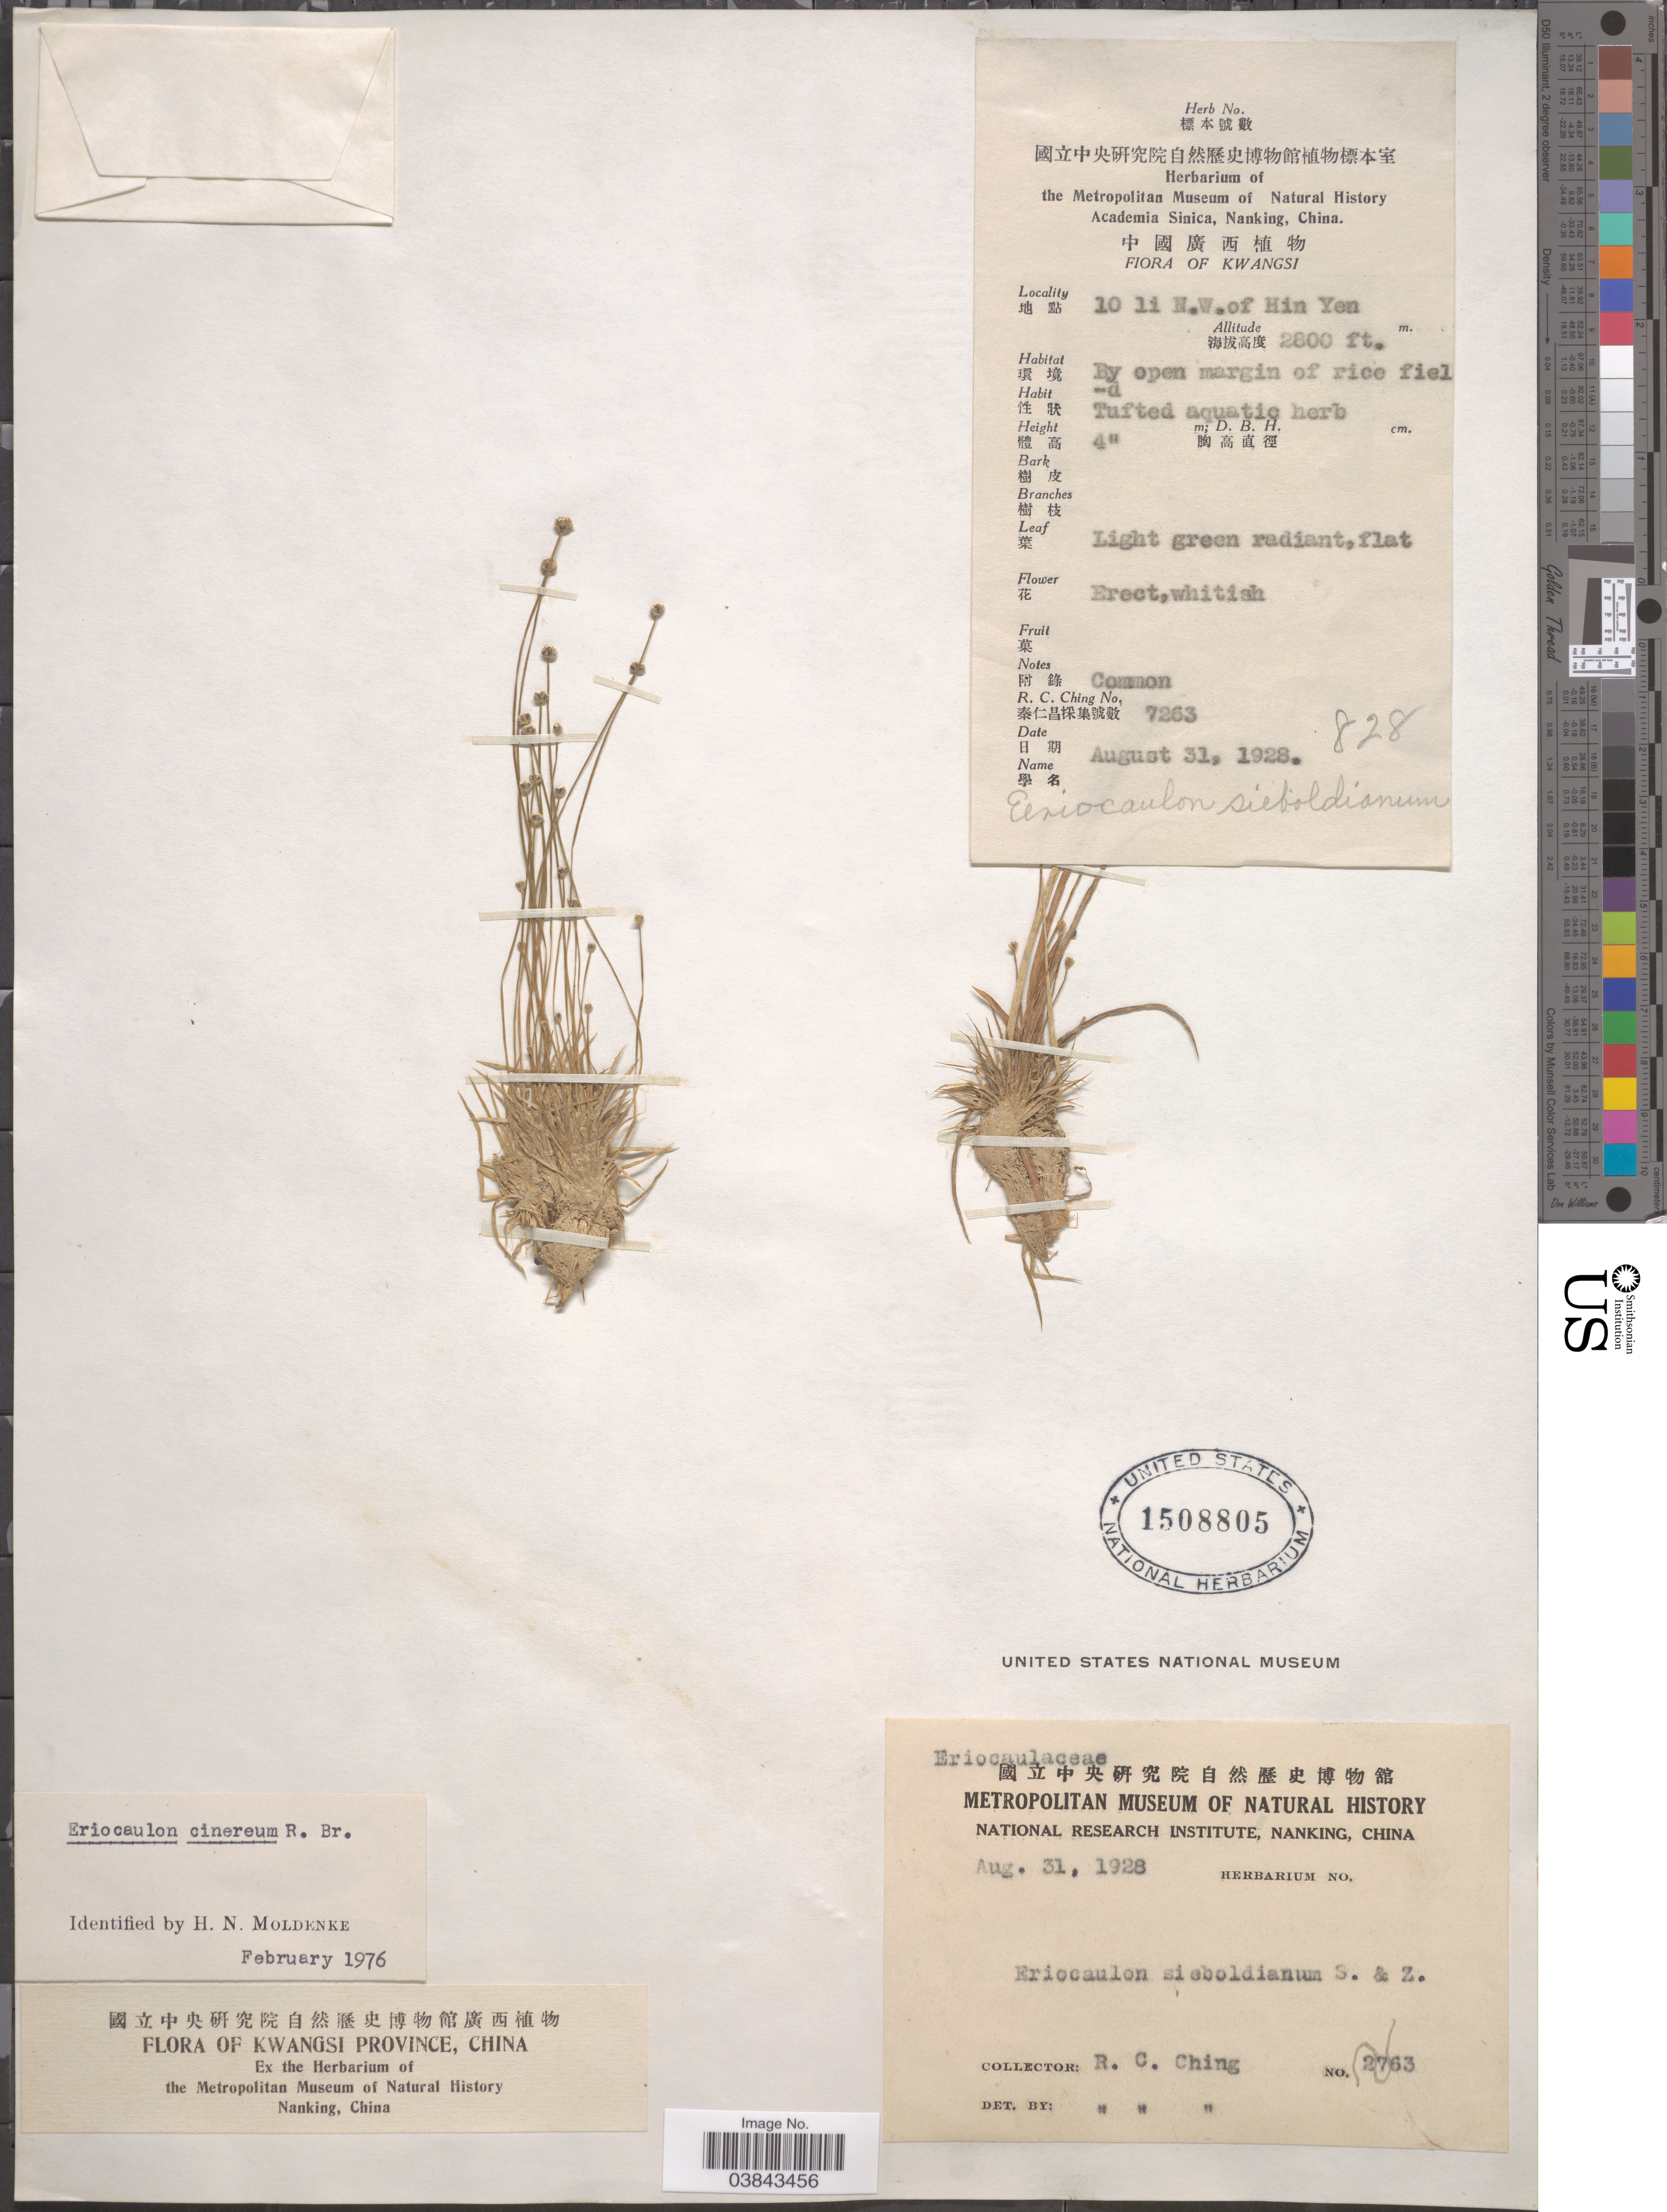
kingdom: Plantae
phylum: Tracheophyta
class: Liliopsida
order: Poales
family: Eriocaulaceae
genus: Eriocaulon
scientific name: Eriocaulon cinereum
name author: R. Br.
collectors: R. C. Ching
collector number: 2763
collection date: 1928-08-31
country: China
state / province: Guangxi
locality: Kwangsi Province. 10 li N.W. of Hin Yen.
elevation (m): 853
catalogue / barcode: US 1508805